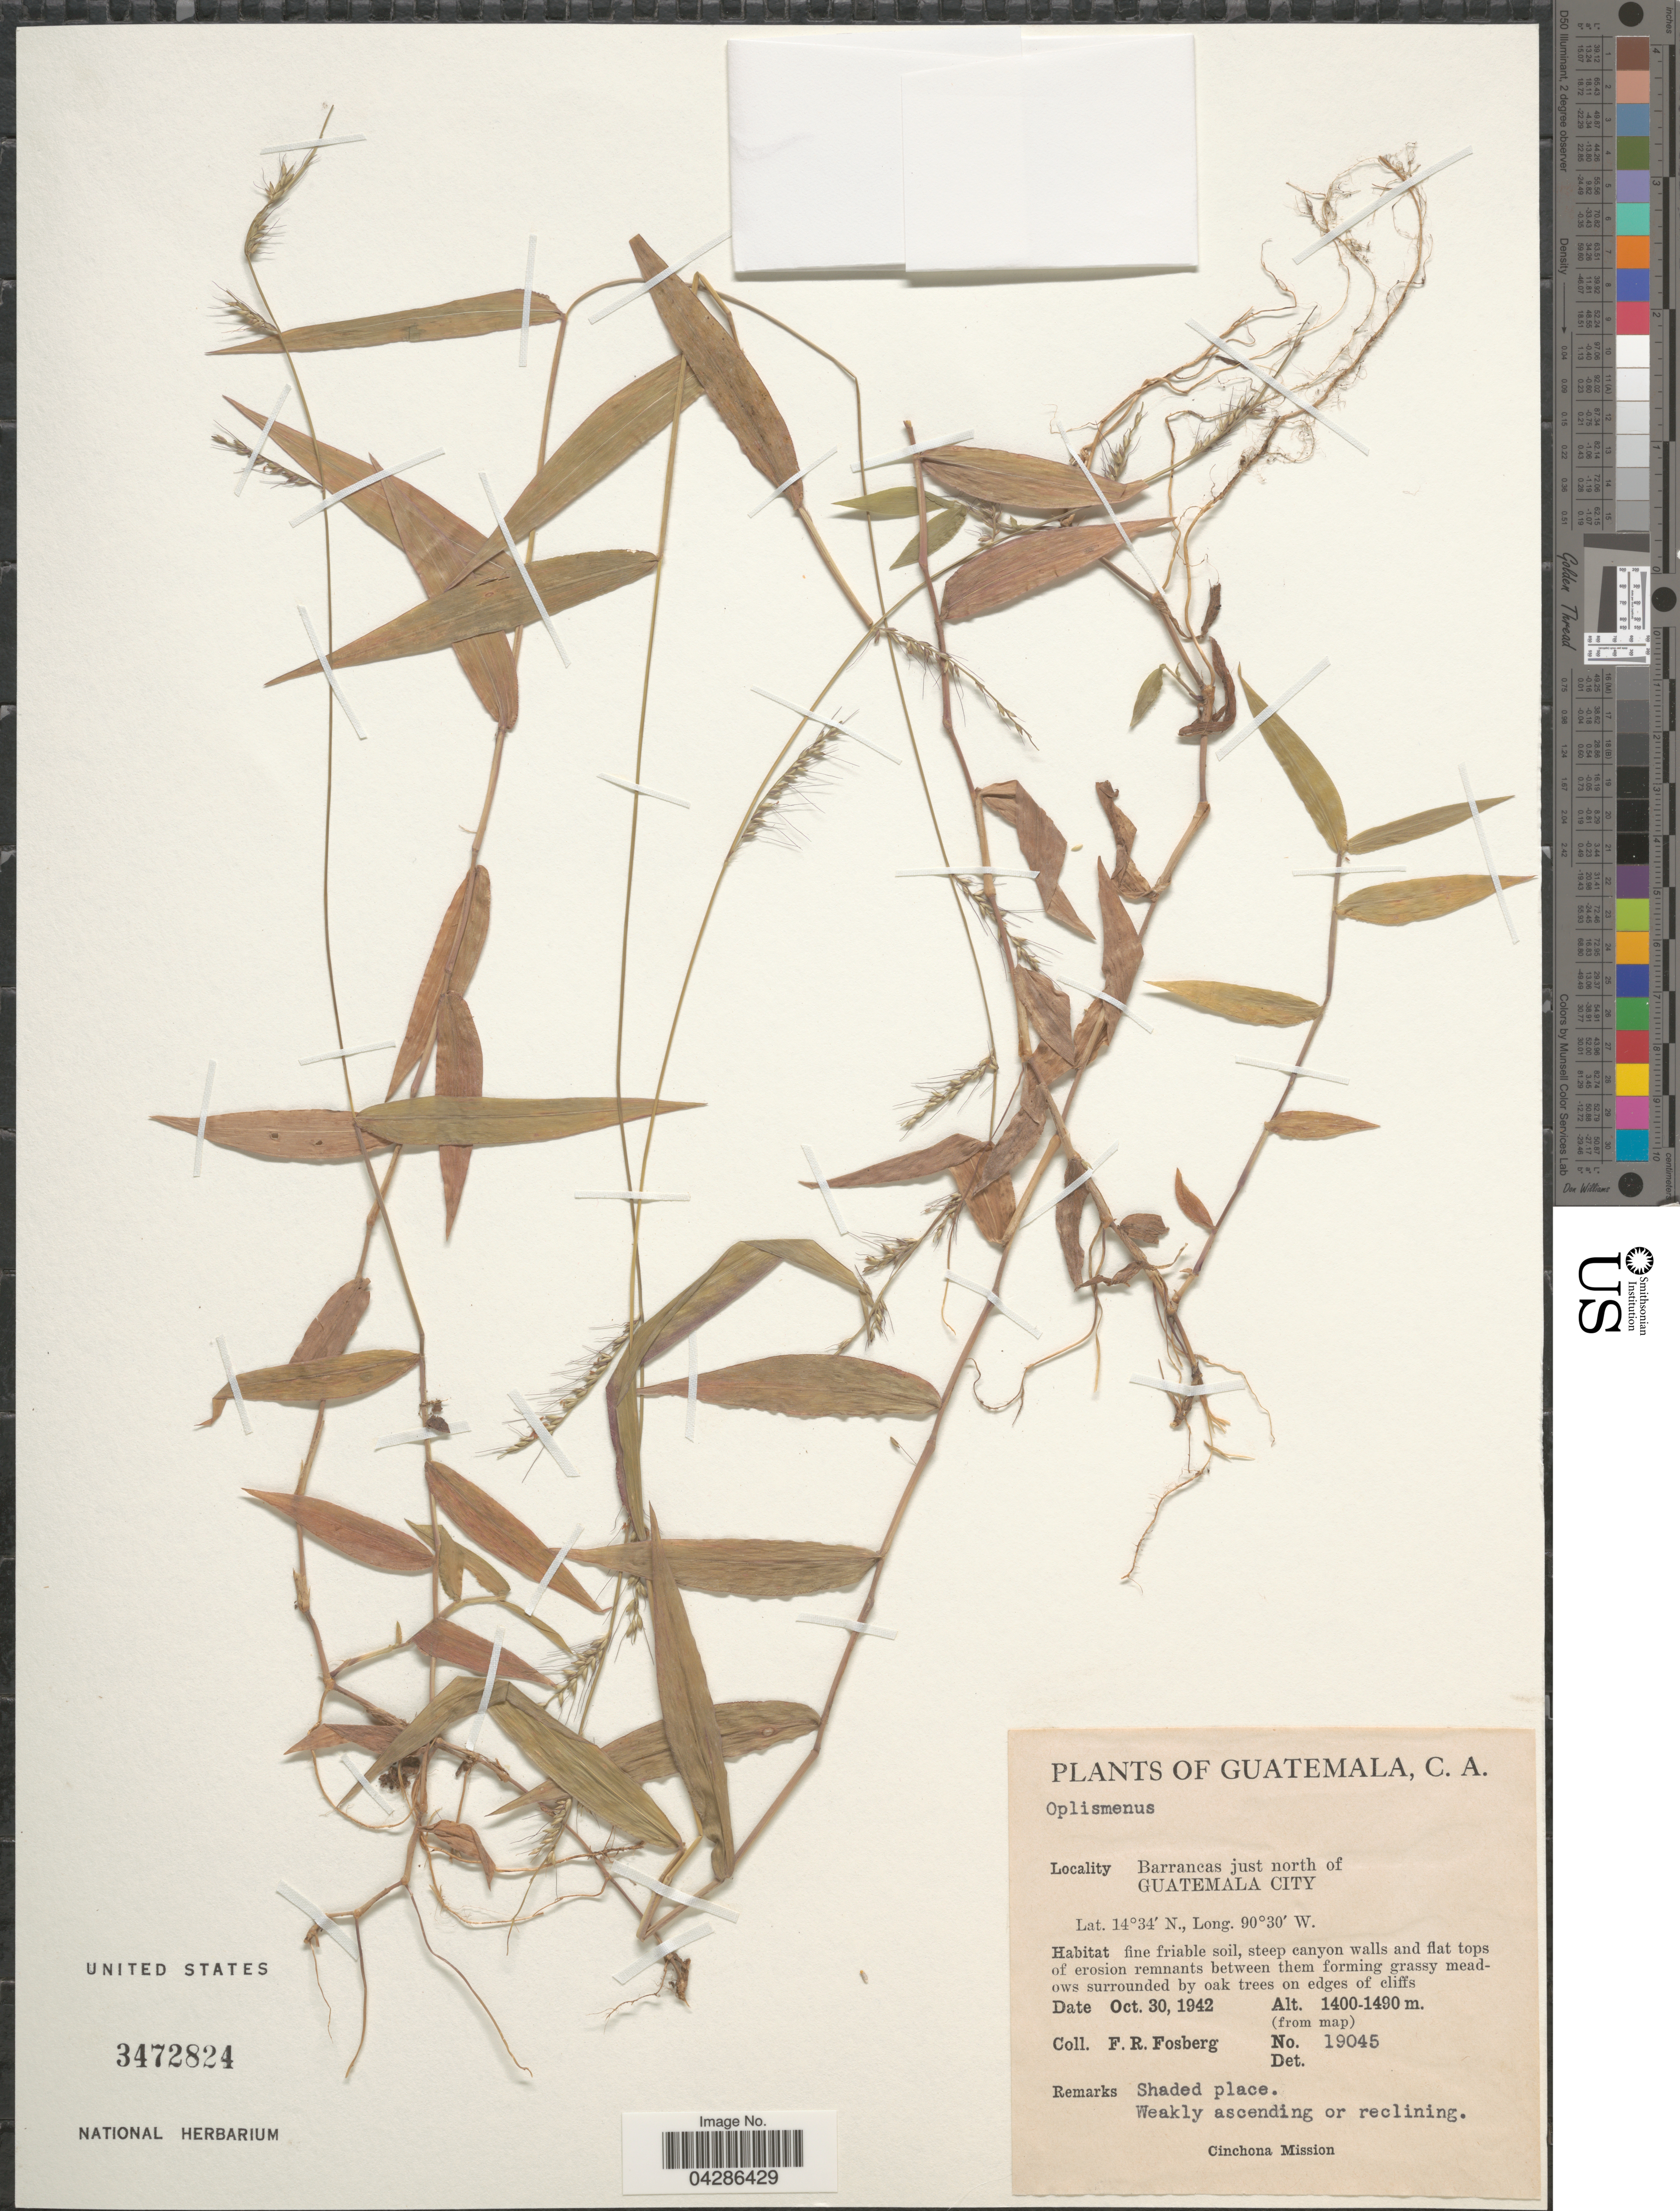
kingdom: Plantae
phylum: Tracheophyta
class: Liliopsida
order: Poales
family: Poaceae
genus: Oplismenus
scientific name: Oplismenus sp.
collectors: F. R. Fosberg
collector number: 19045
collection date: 1942-10-30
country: Guatemala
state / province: Guatemala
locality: Barrancas just north of Guatemale City.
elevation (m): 1400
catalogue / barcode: US 3472824